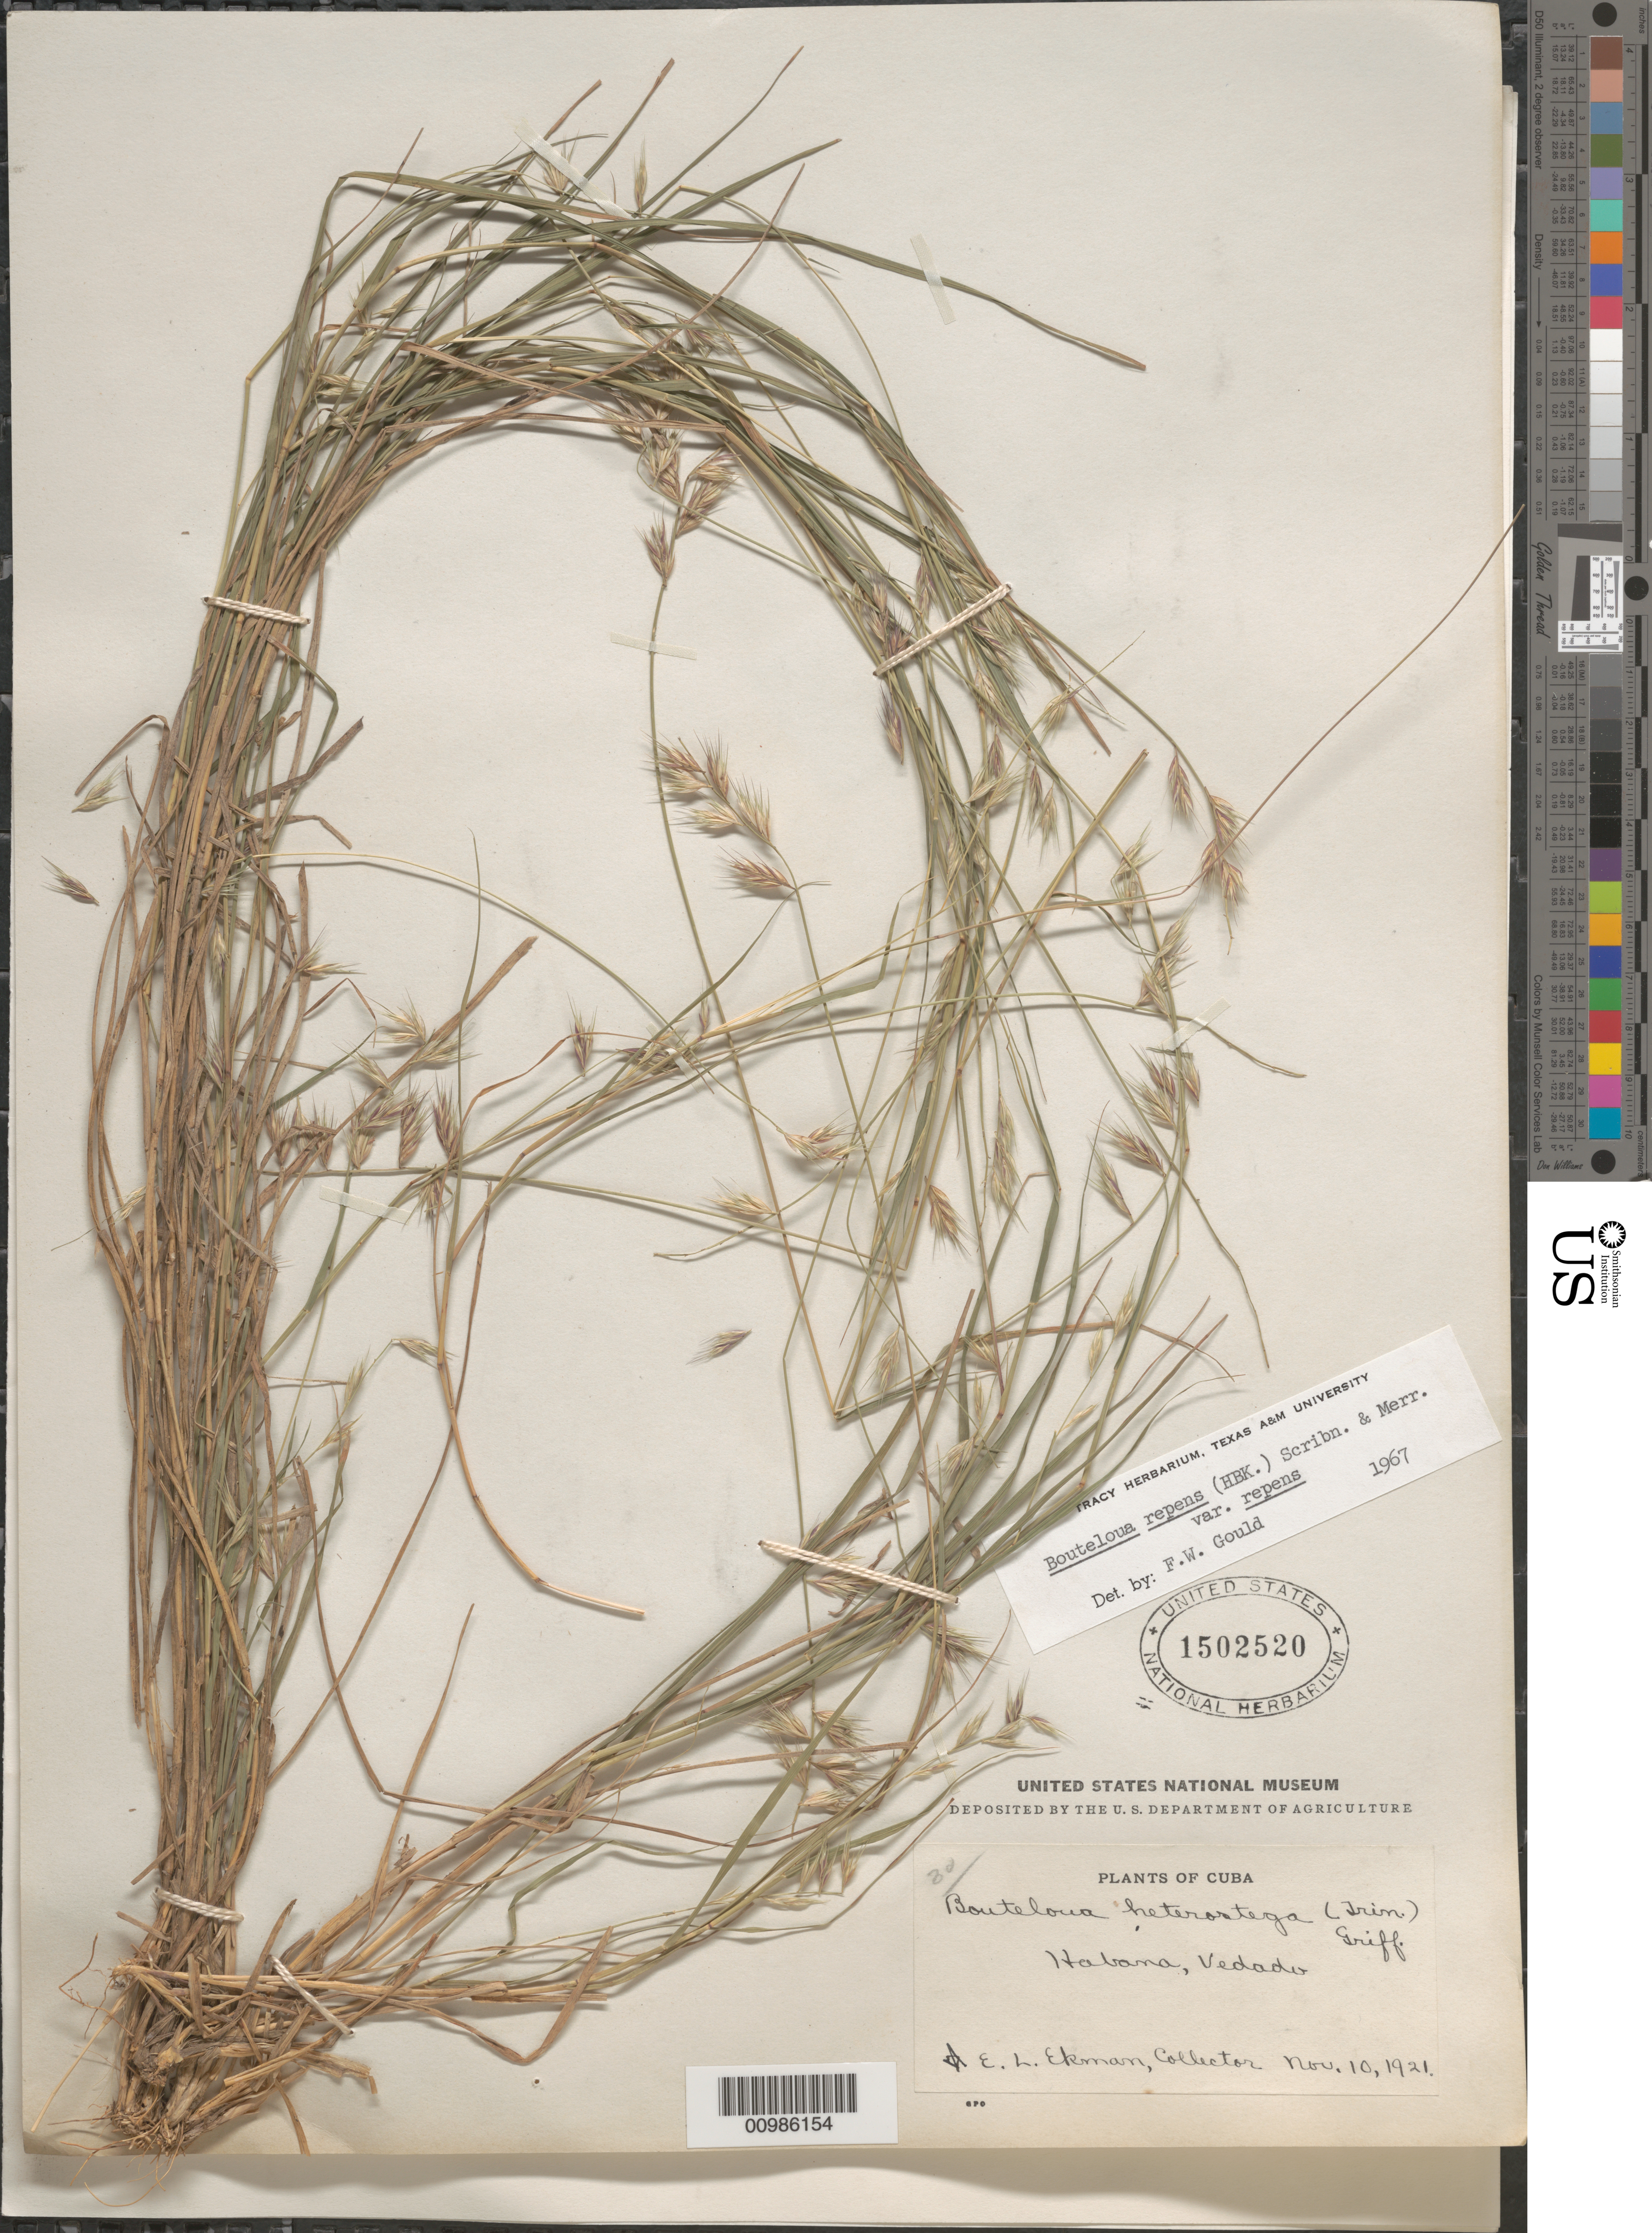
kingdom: Plantae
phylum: Tracheophyta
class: Liliopsida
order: Poales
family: Poaceae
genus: Bouteloua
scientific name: Bouteloua repens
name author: (Kunth) Scribn. & Merr.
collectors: E. L. Ekman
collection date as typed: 10 Nov 1921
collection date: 1921-11-10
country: Cuba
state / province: La Habana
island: Cuba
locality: Vedado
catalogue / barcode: US 1502520